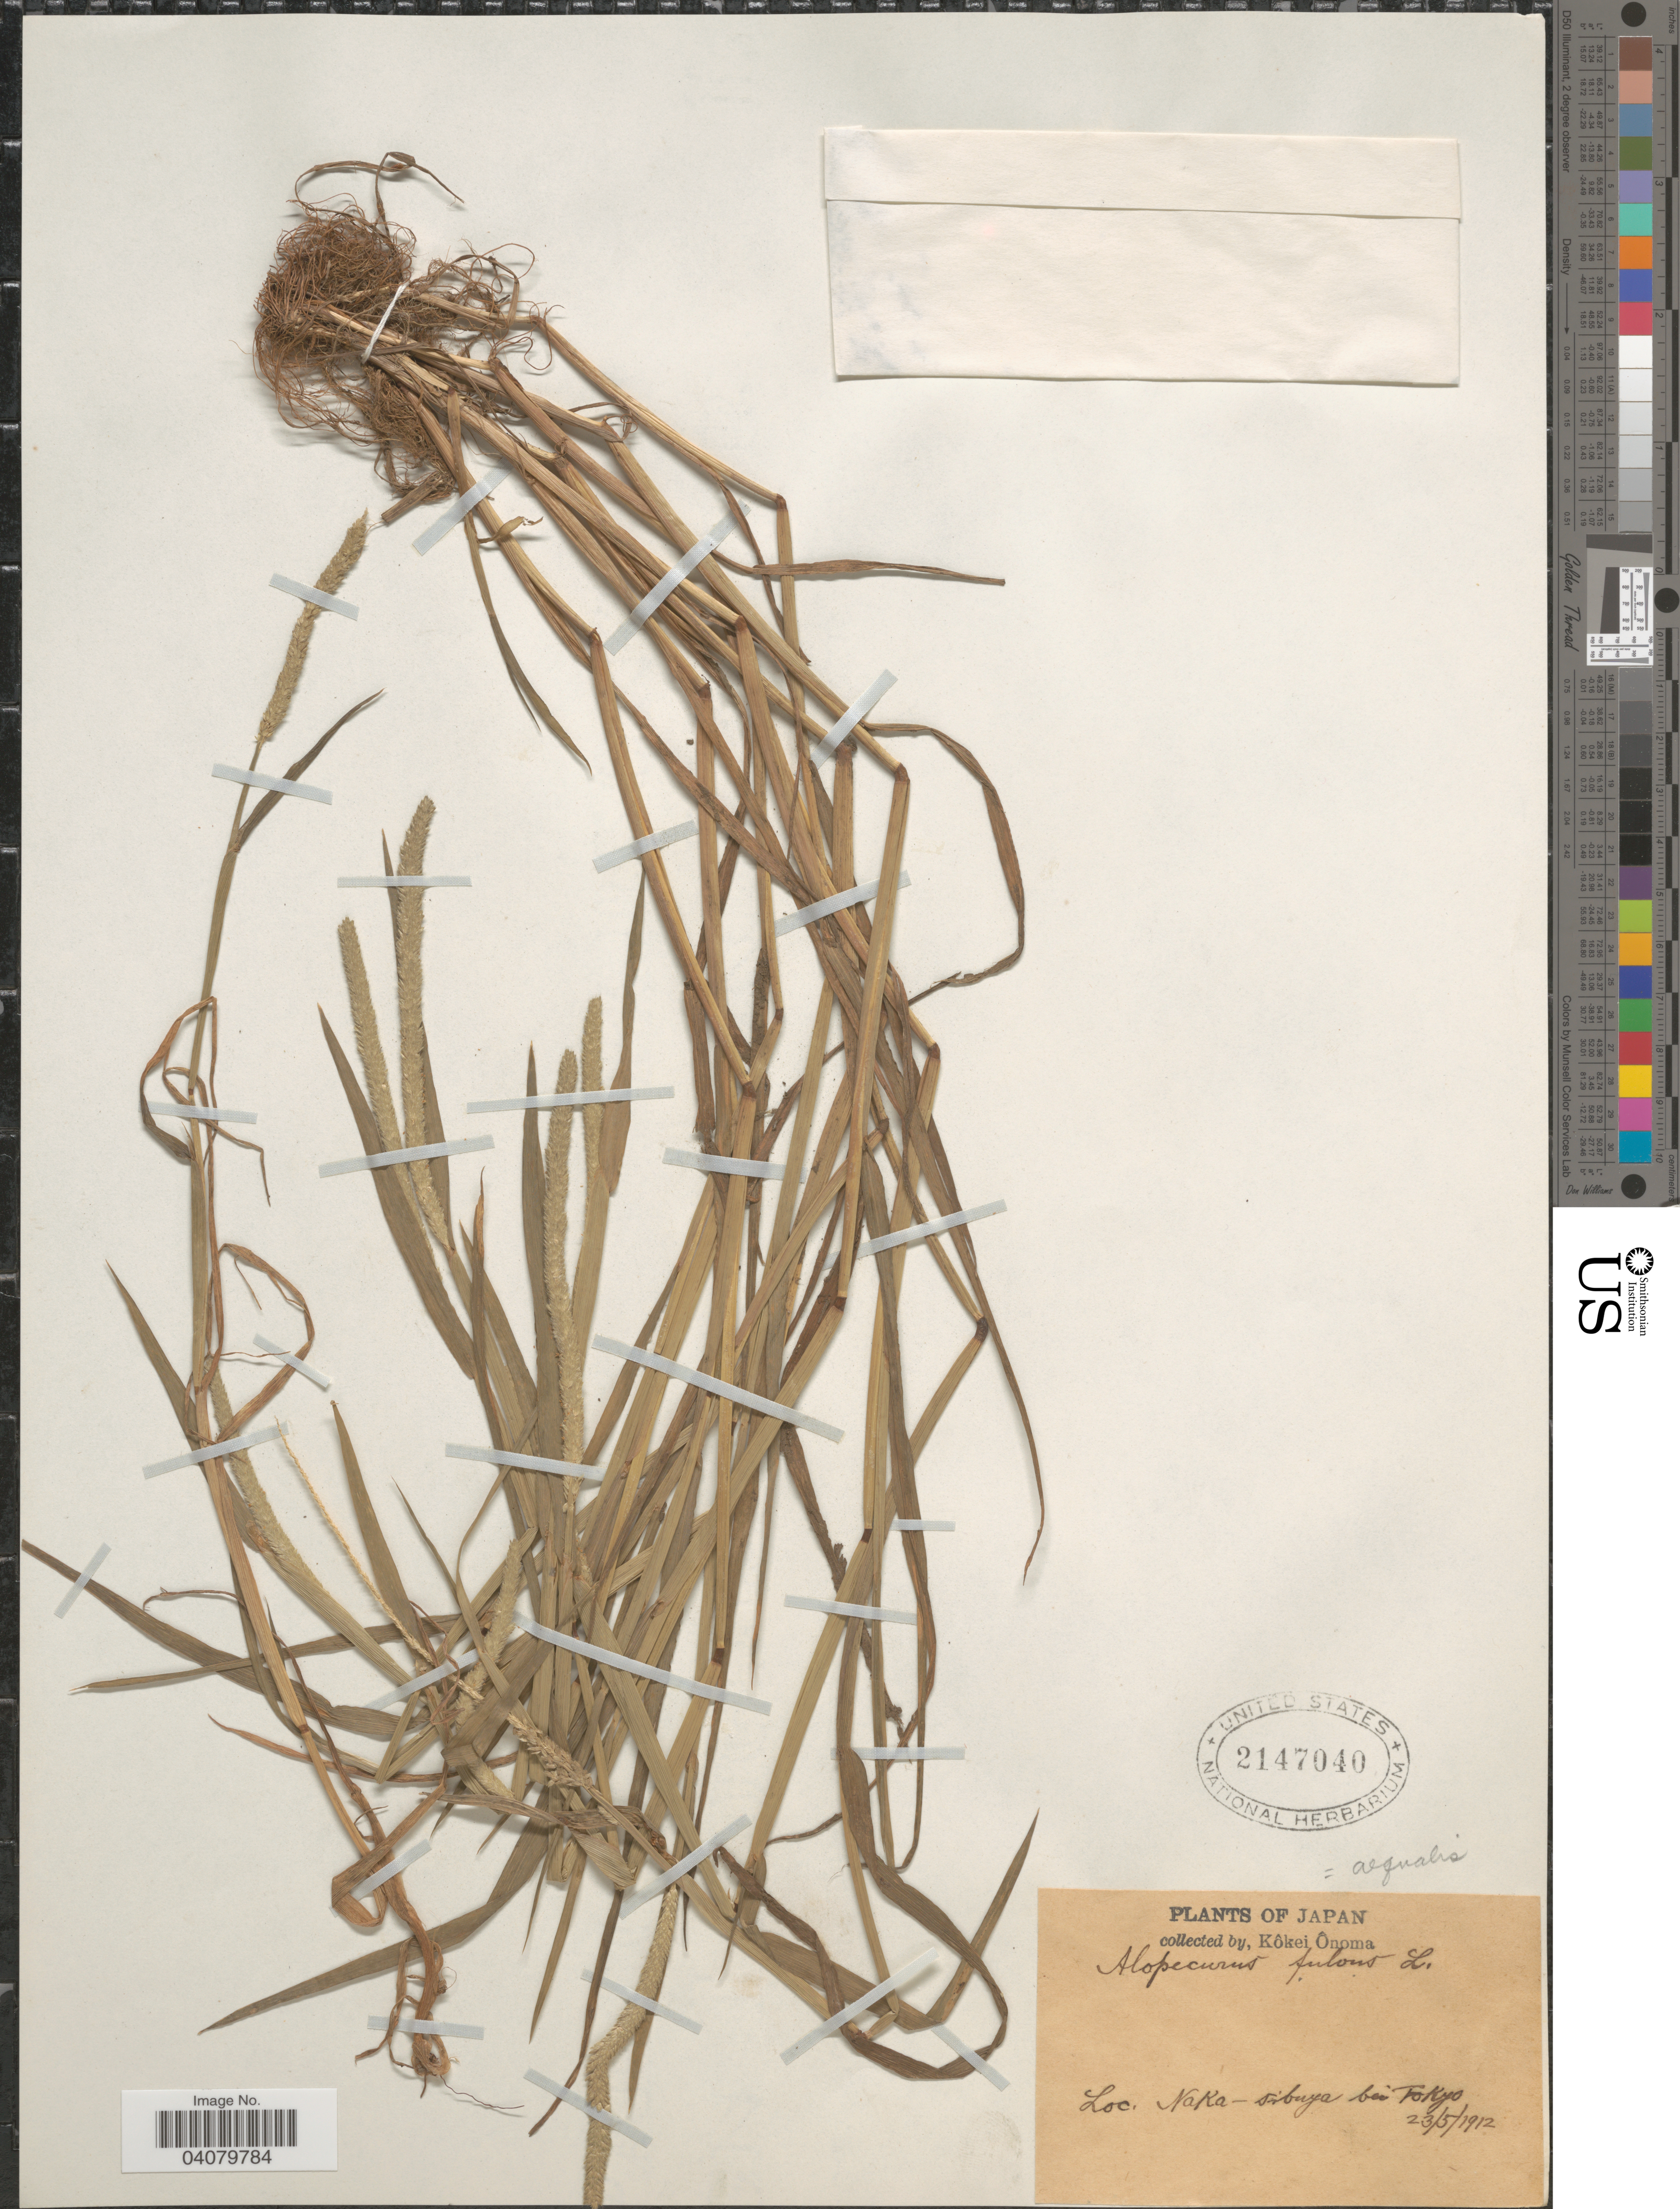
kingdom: Plantae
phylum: Tracheophyta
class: Liliopsida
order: Poales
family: Poaceae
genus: Alopecurus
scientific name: Alopecurus pratensis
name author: L.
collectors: K. Onoma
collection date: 1912-05-23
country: Japan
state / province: Tokyo, Federal City of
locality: Naka-sibuya bei Tokyo.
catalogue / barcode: US 2147040